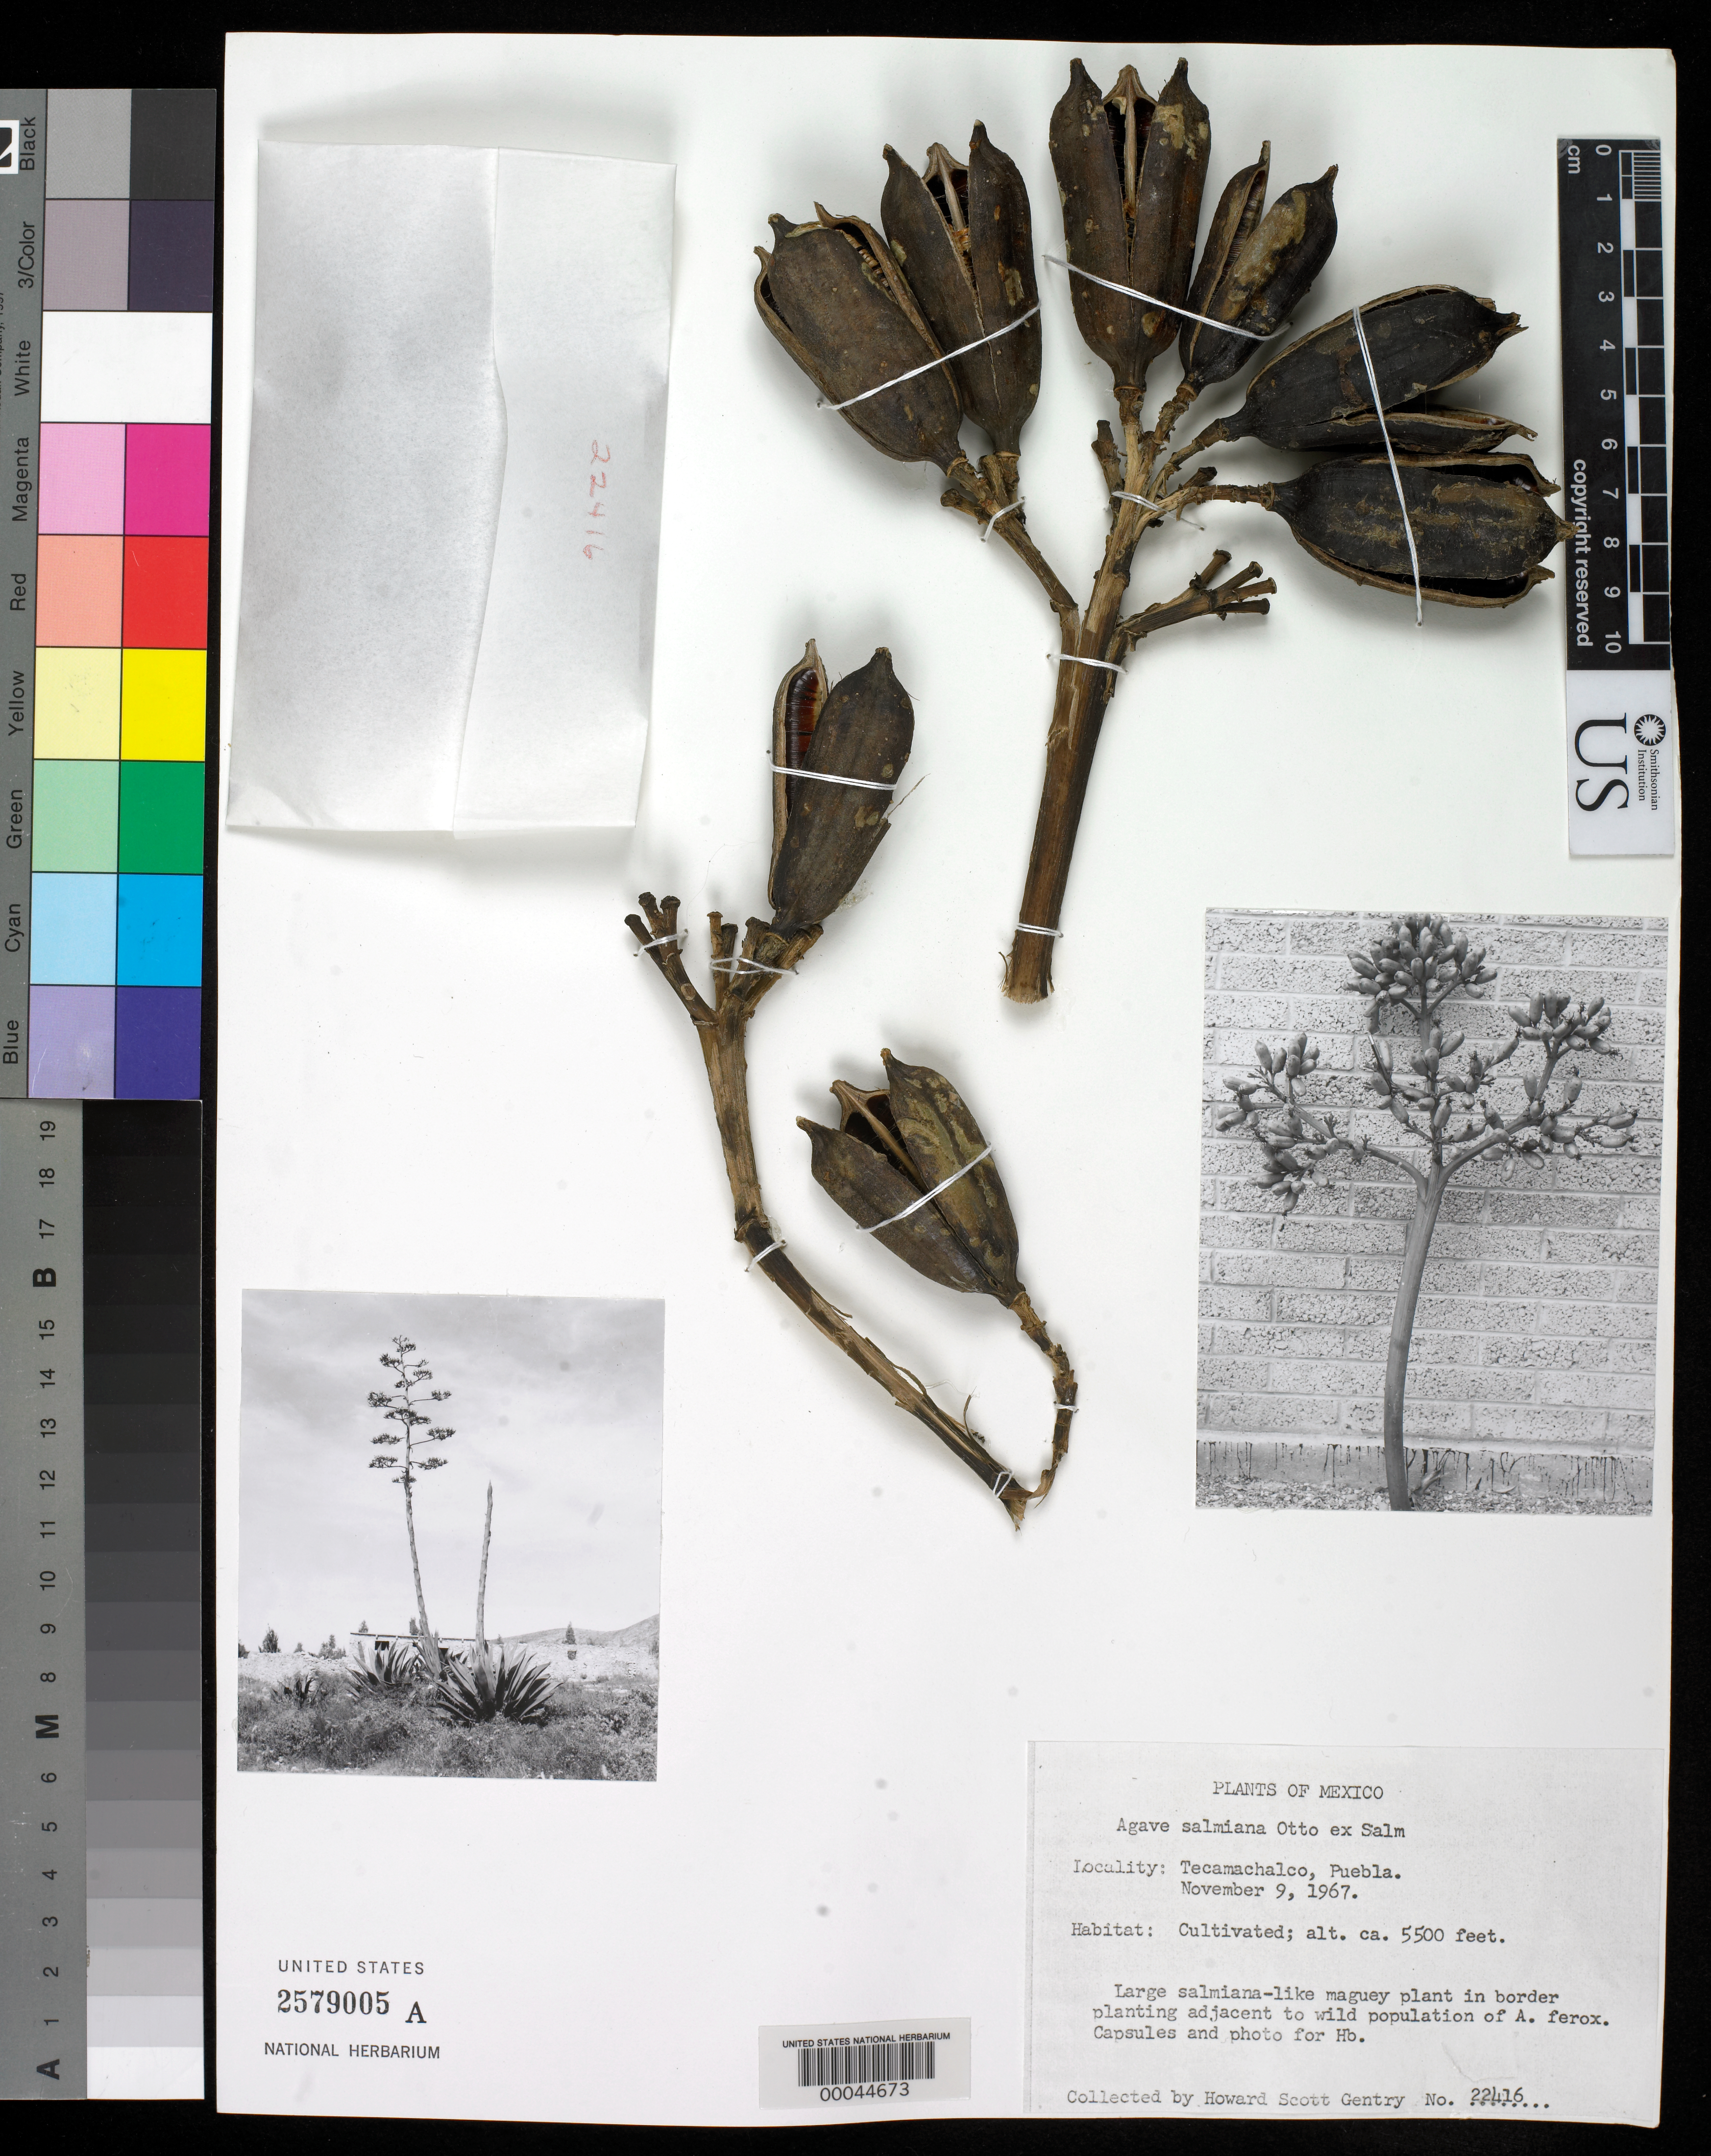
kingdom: Plantae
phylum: Tracheophyta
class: Liliopsida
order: Asparagales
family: Asparagaceae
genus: Agave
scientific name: Agave salmiana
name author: Otto ex Salm-Dyck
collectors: H. S. Gentry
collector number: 22416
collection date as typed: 09 Nov 1967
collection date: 1967-11-09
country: Mexico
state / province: Puebla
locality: Tecamachalco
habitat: Cultivated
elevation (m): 1676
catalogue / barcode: US 2579005A